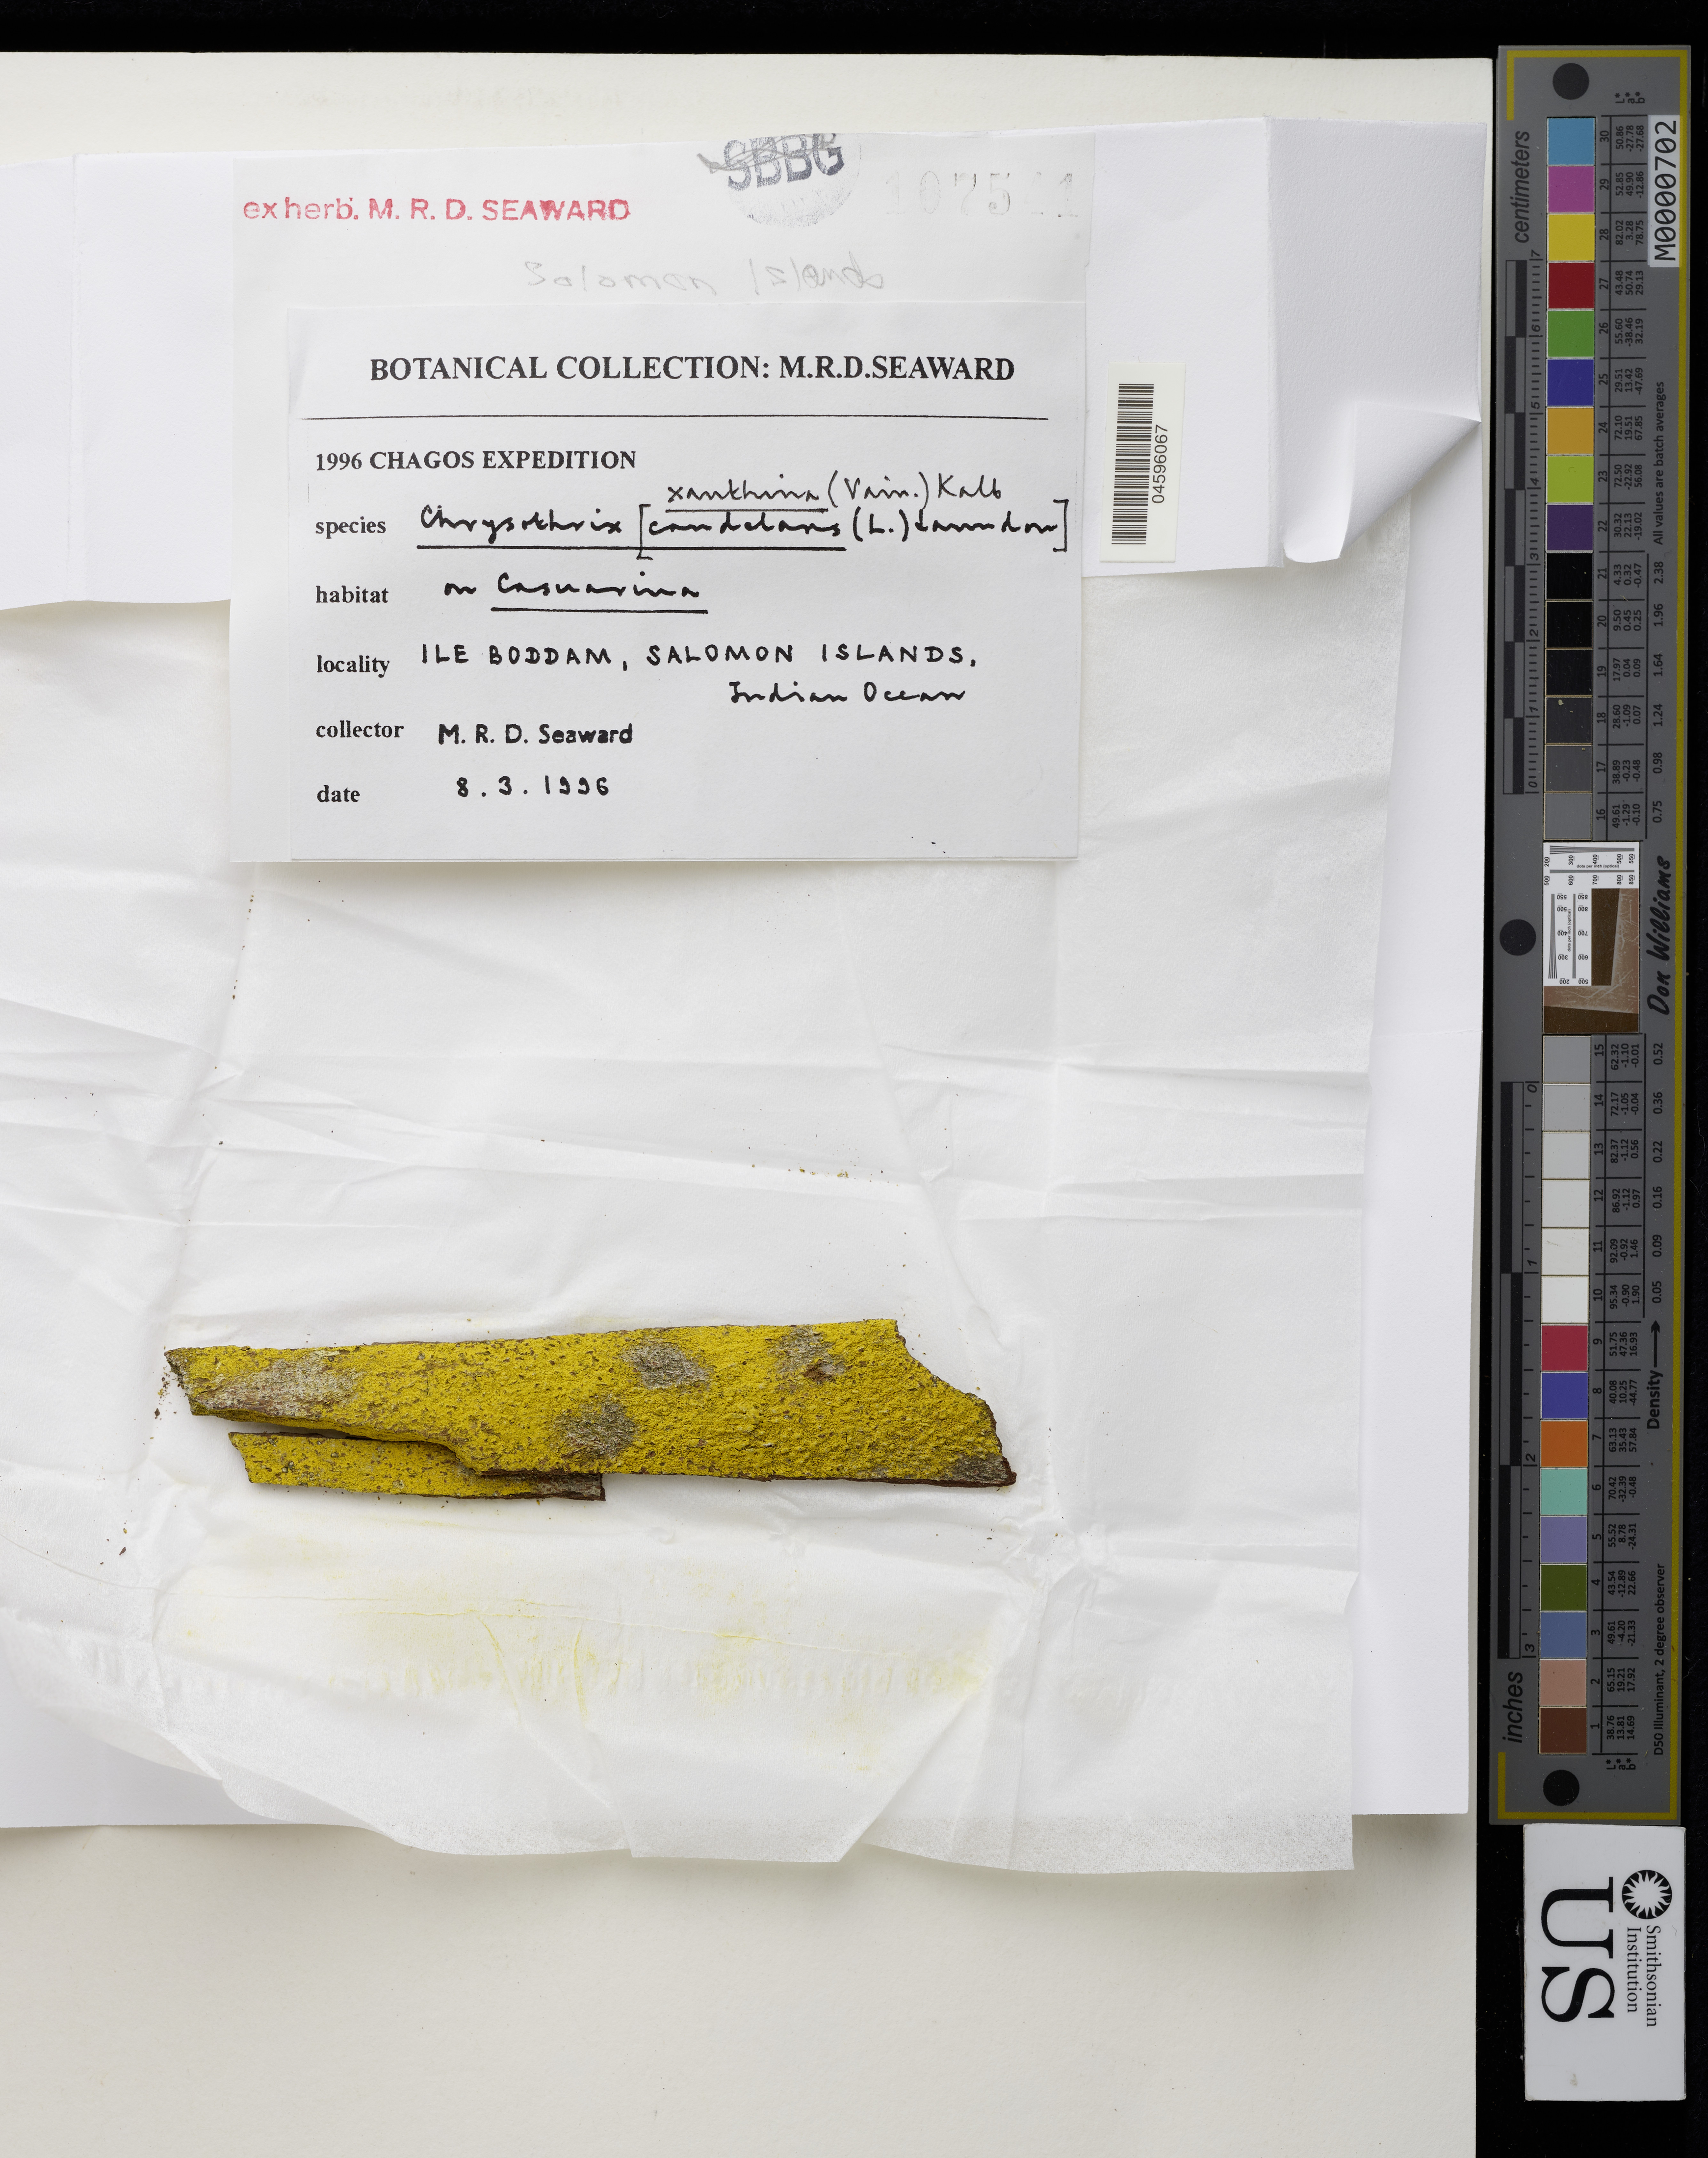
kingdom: Fungi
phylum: Ascomycota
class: Arthoniomycetes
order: Arthoniales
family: Chrysotrichaceae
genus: Chrysothrix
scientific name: Chrysothrix xanthina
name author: (Vain.) Kalb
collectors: M. Seaward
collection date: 1996-03-08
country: Solomon Islands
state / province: Solomon Islands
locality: Ile Boddam, Indian Ocean.